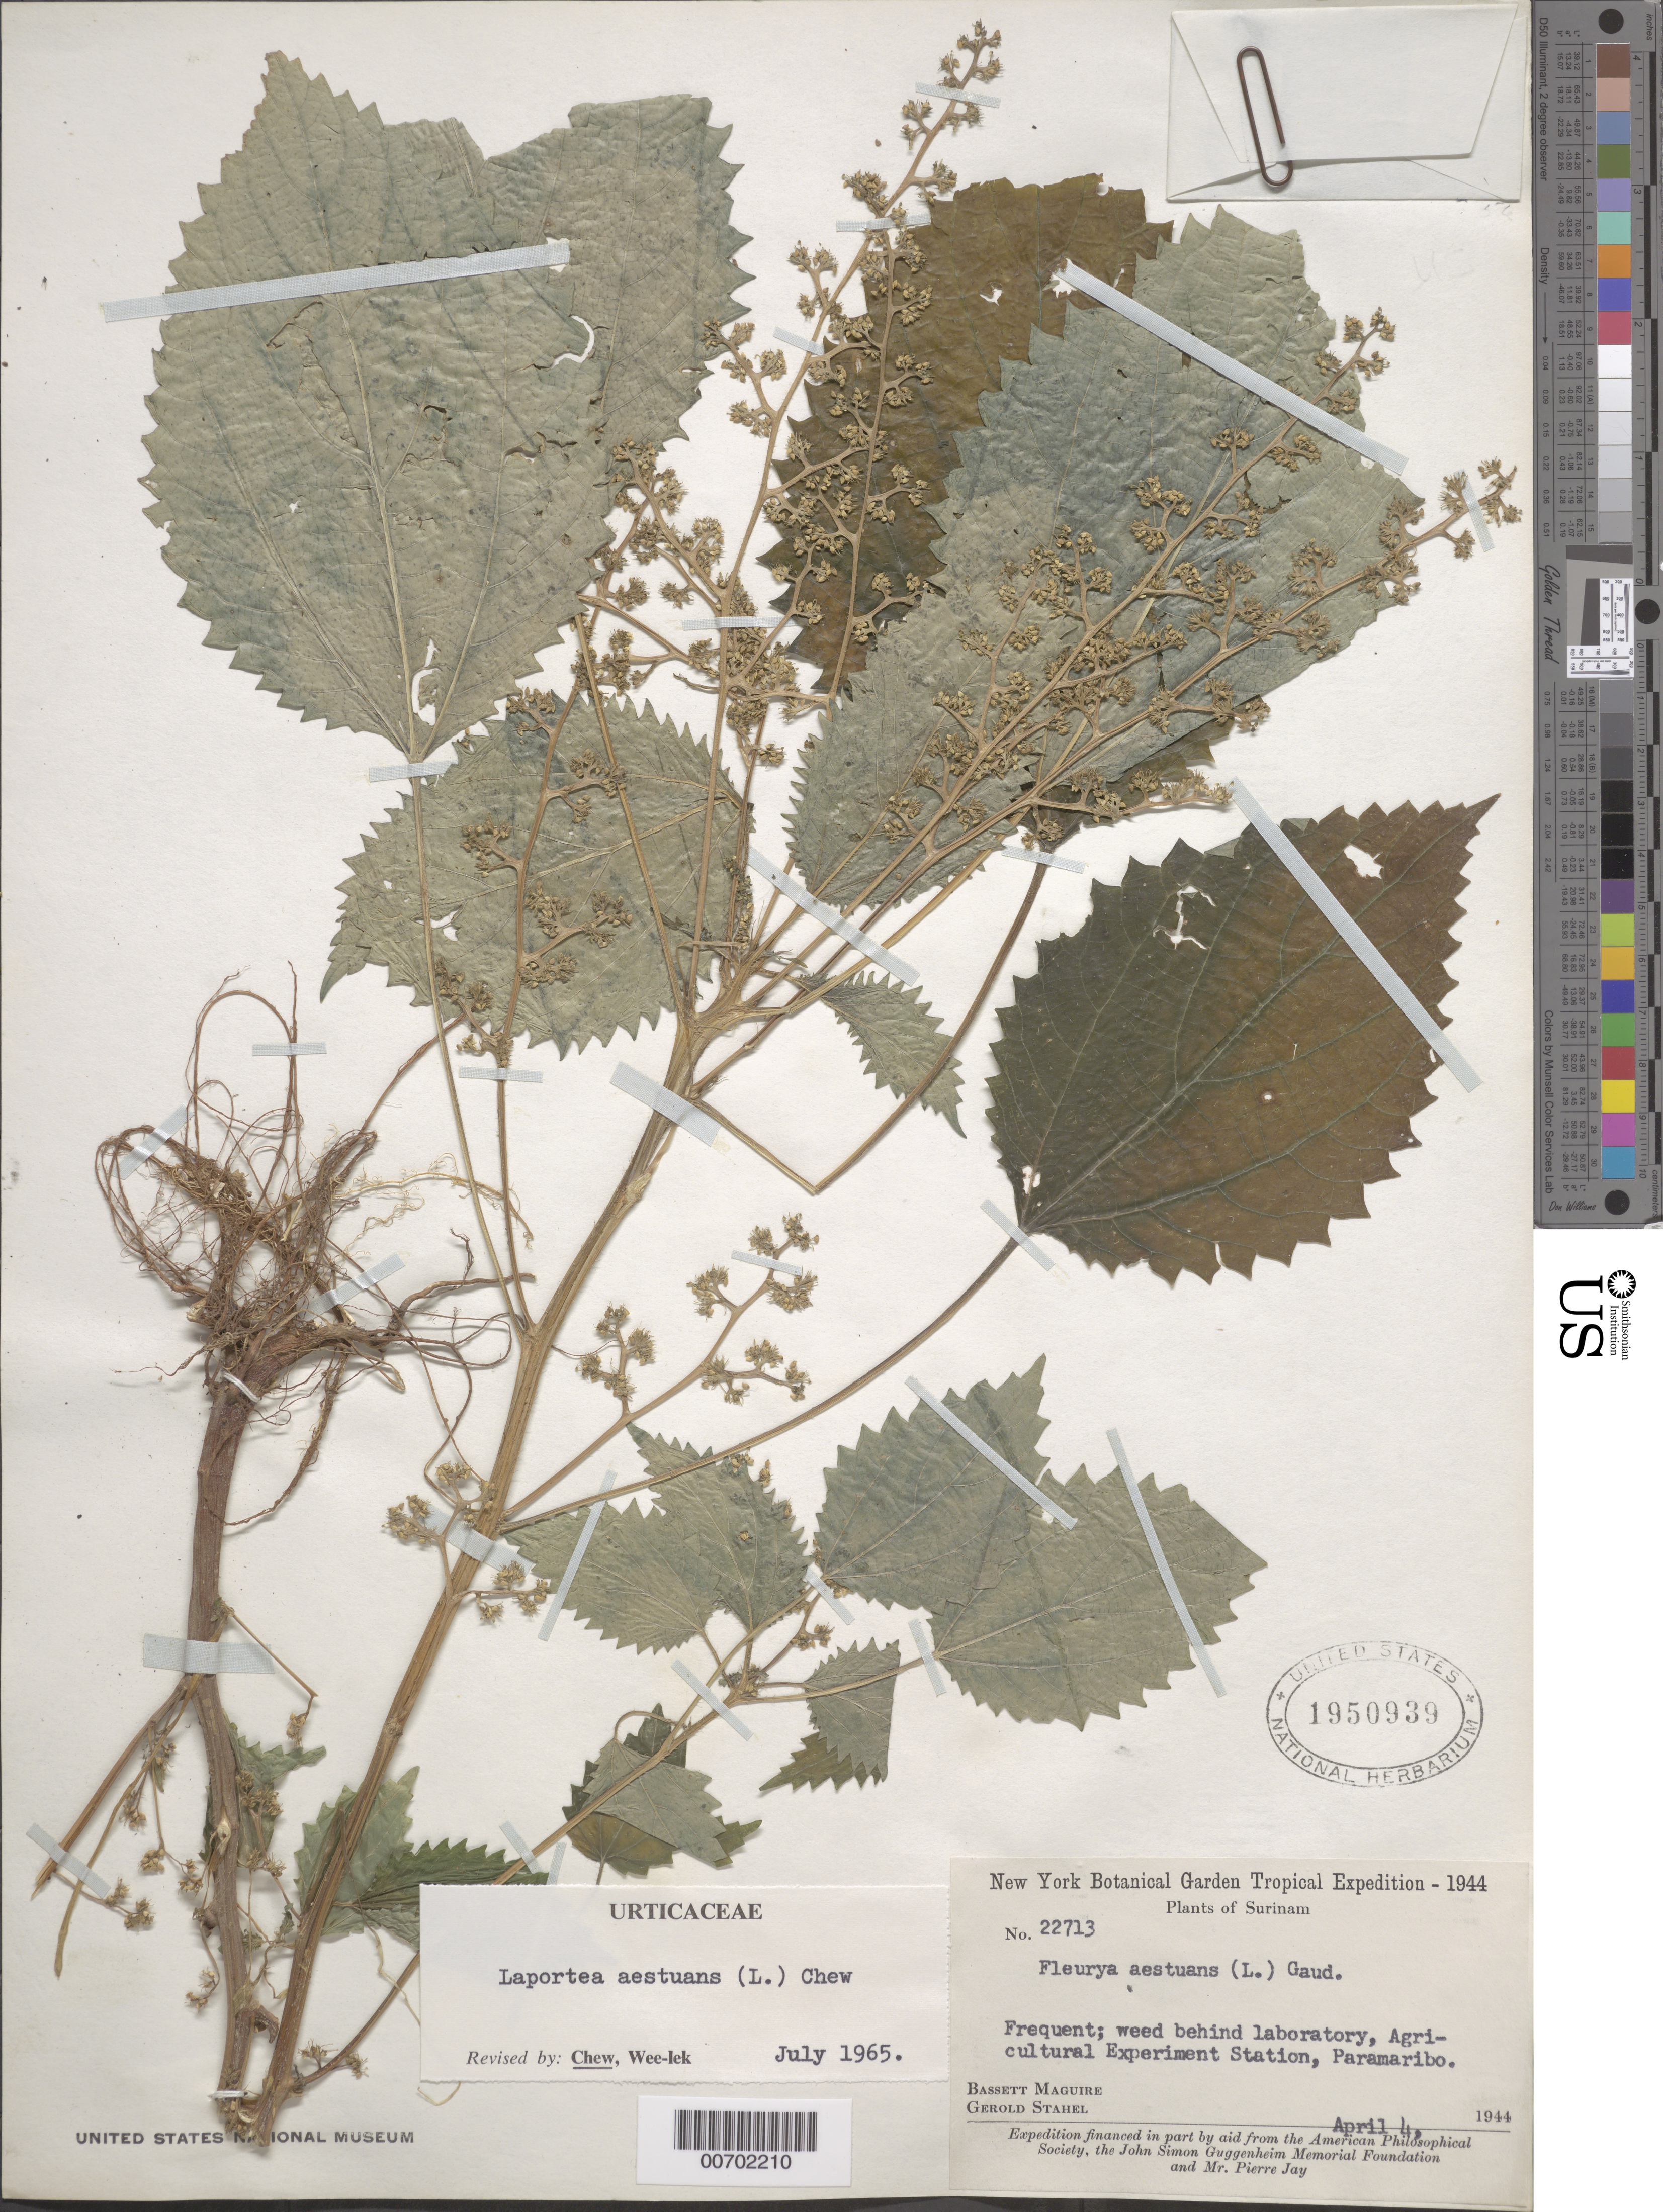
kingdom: Plantae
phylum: Tracheophyta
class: Magnoliopsida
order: Rosales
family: Urticaceae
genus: Laportea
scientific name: Laportea aestuans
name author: (L.) Chew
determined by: Chew, Wee-Lek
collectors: B. Maguire & G. Stahel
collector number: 22713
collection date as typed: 4-Apr-44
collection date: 1944-04-04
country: Suriname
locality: Paramaribo, Agricultural Experiment Station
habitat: Weed behind laboratory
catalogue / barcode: US 1950939